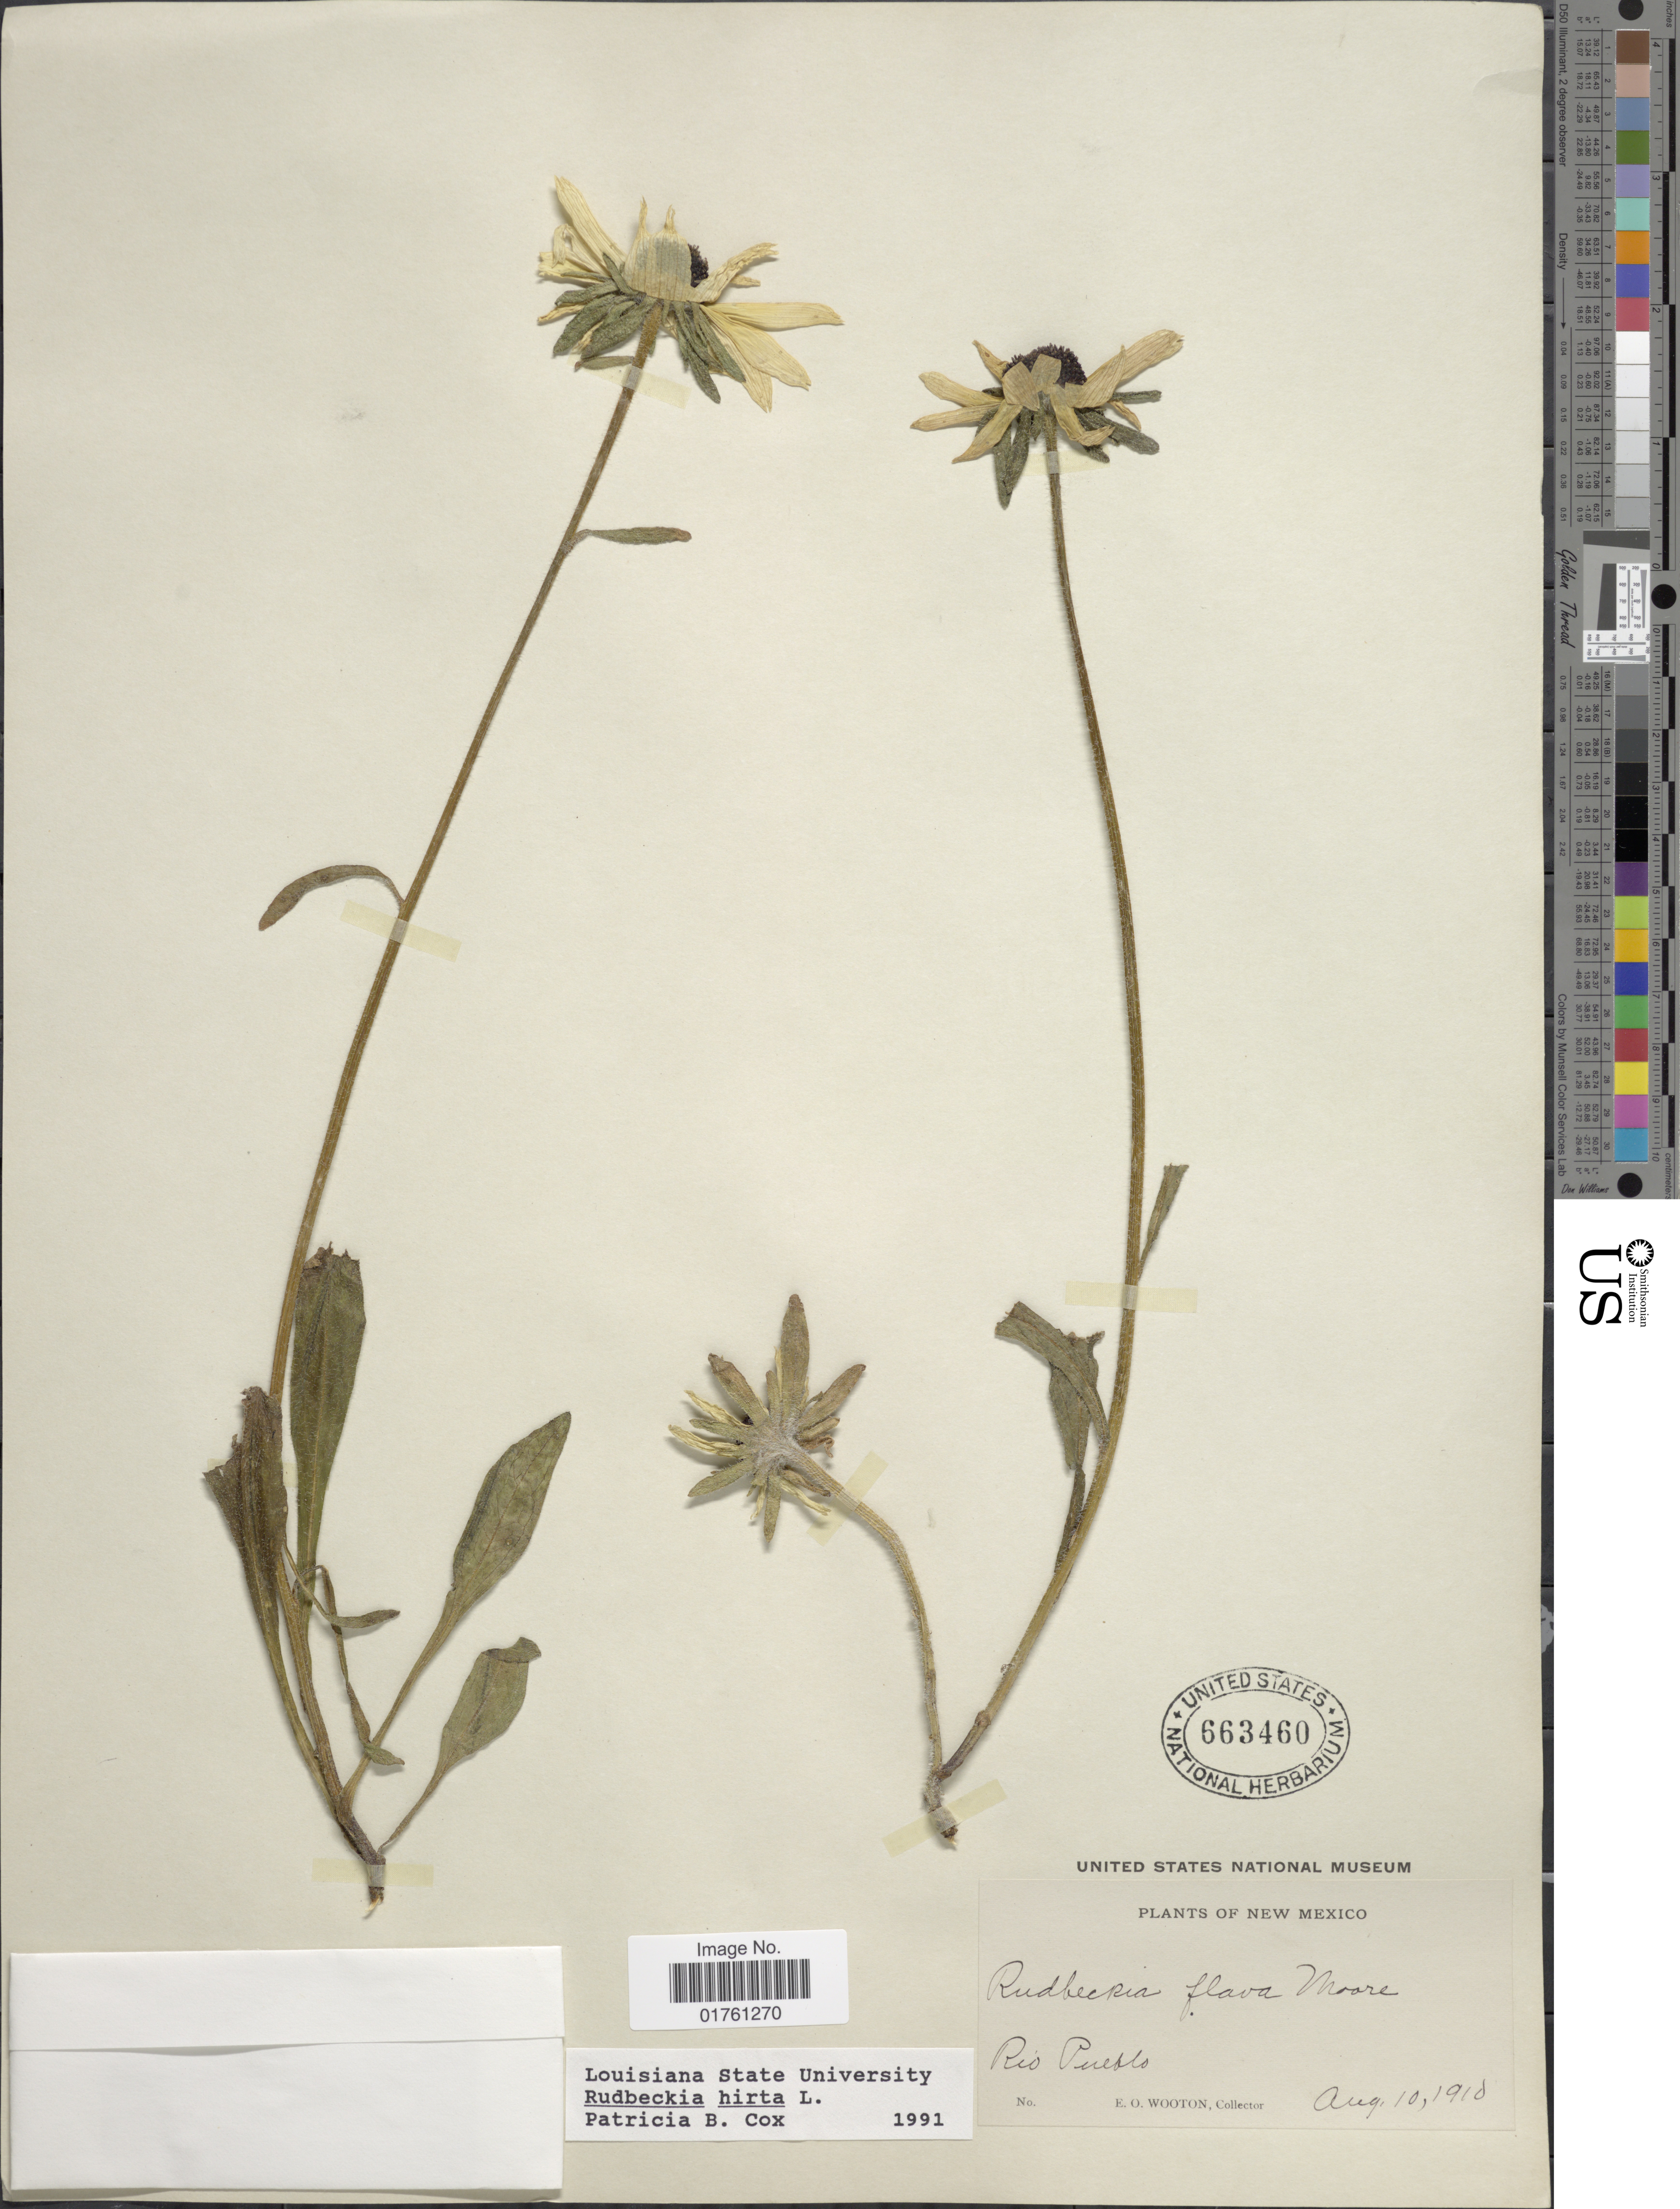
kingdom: Plantae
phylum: Tracheophyta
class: Magnoliopsida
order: Asterales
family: Asteraceae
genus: Rudbeckia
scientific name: Rudbeckia hirta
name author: L.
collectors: E. O. Wooton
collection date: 1910-08-10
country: United States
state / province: New Mexico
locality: Rio Pueblo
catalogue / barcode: US 663460